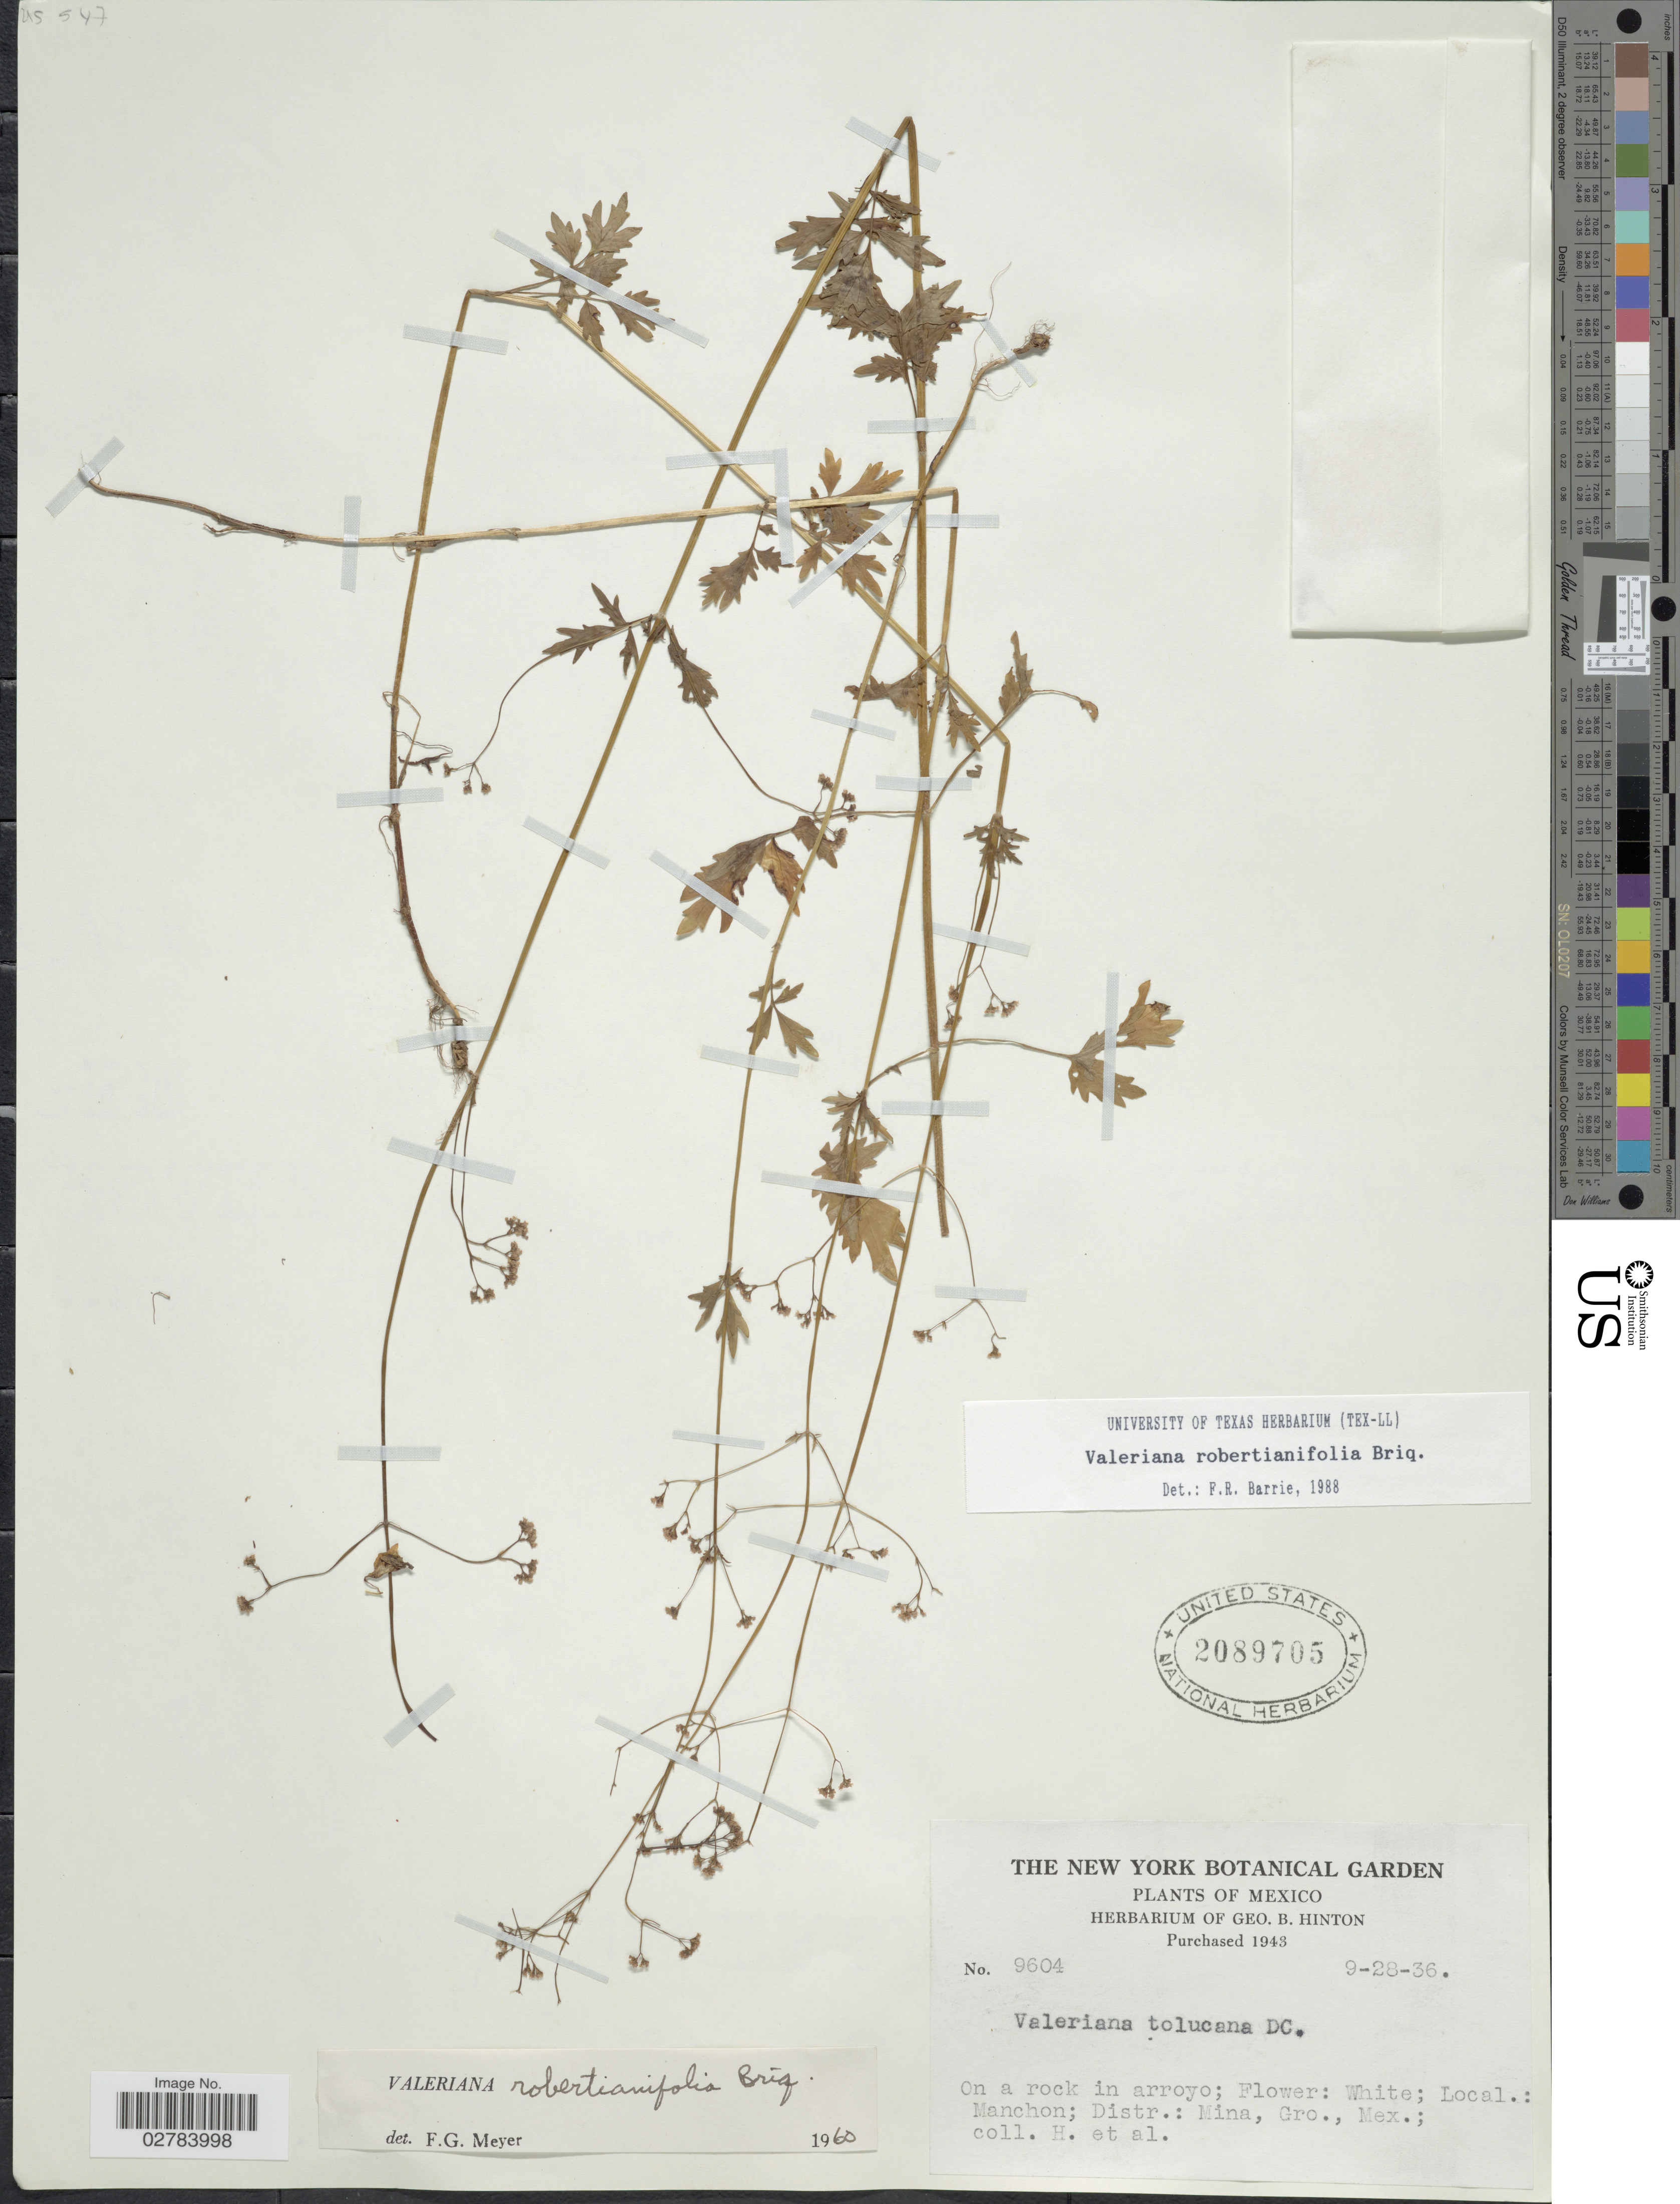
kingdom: Plantae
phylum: Tracheophyta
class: Magnoliopsida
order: Dipsacales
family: Caprifoliaceae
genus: Valeriana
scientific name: Valeriana robertianifolia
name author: Briq.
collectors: G. B. Hinton & et al.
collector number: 9604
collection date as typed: Transcribed d/m/y: 28/9/36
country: Mexico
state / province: Guerrero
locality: Manchon, Distr. Mina.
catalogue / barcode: US 2089705